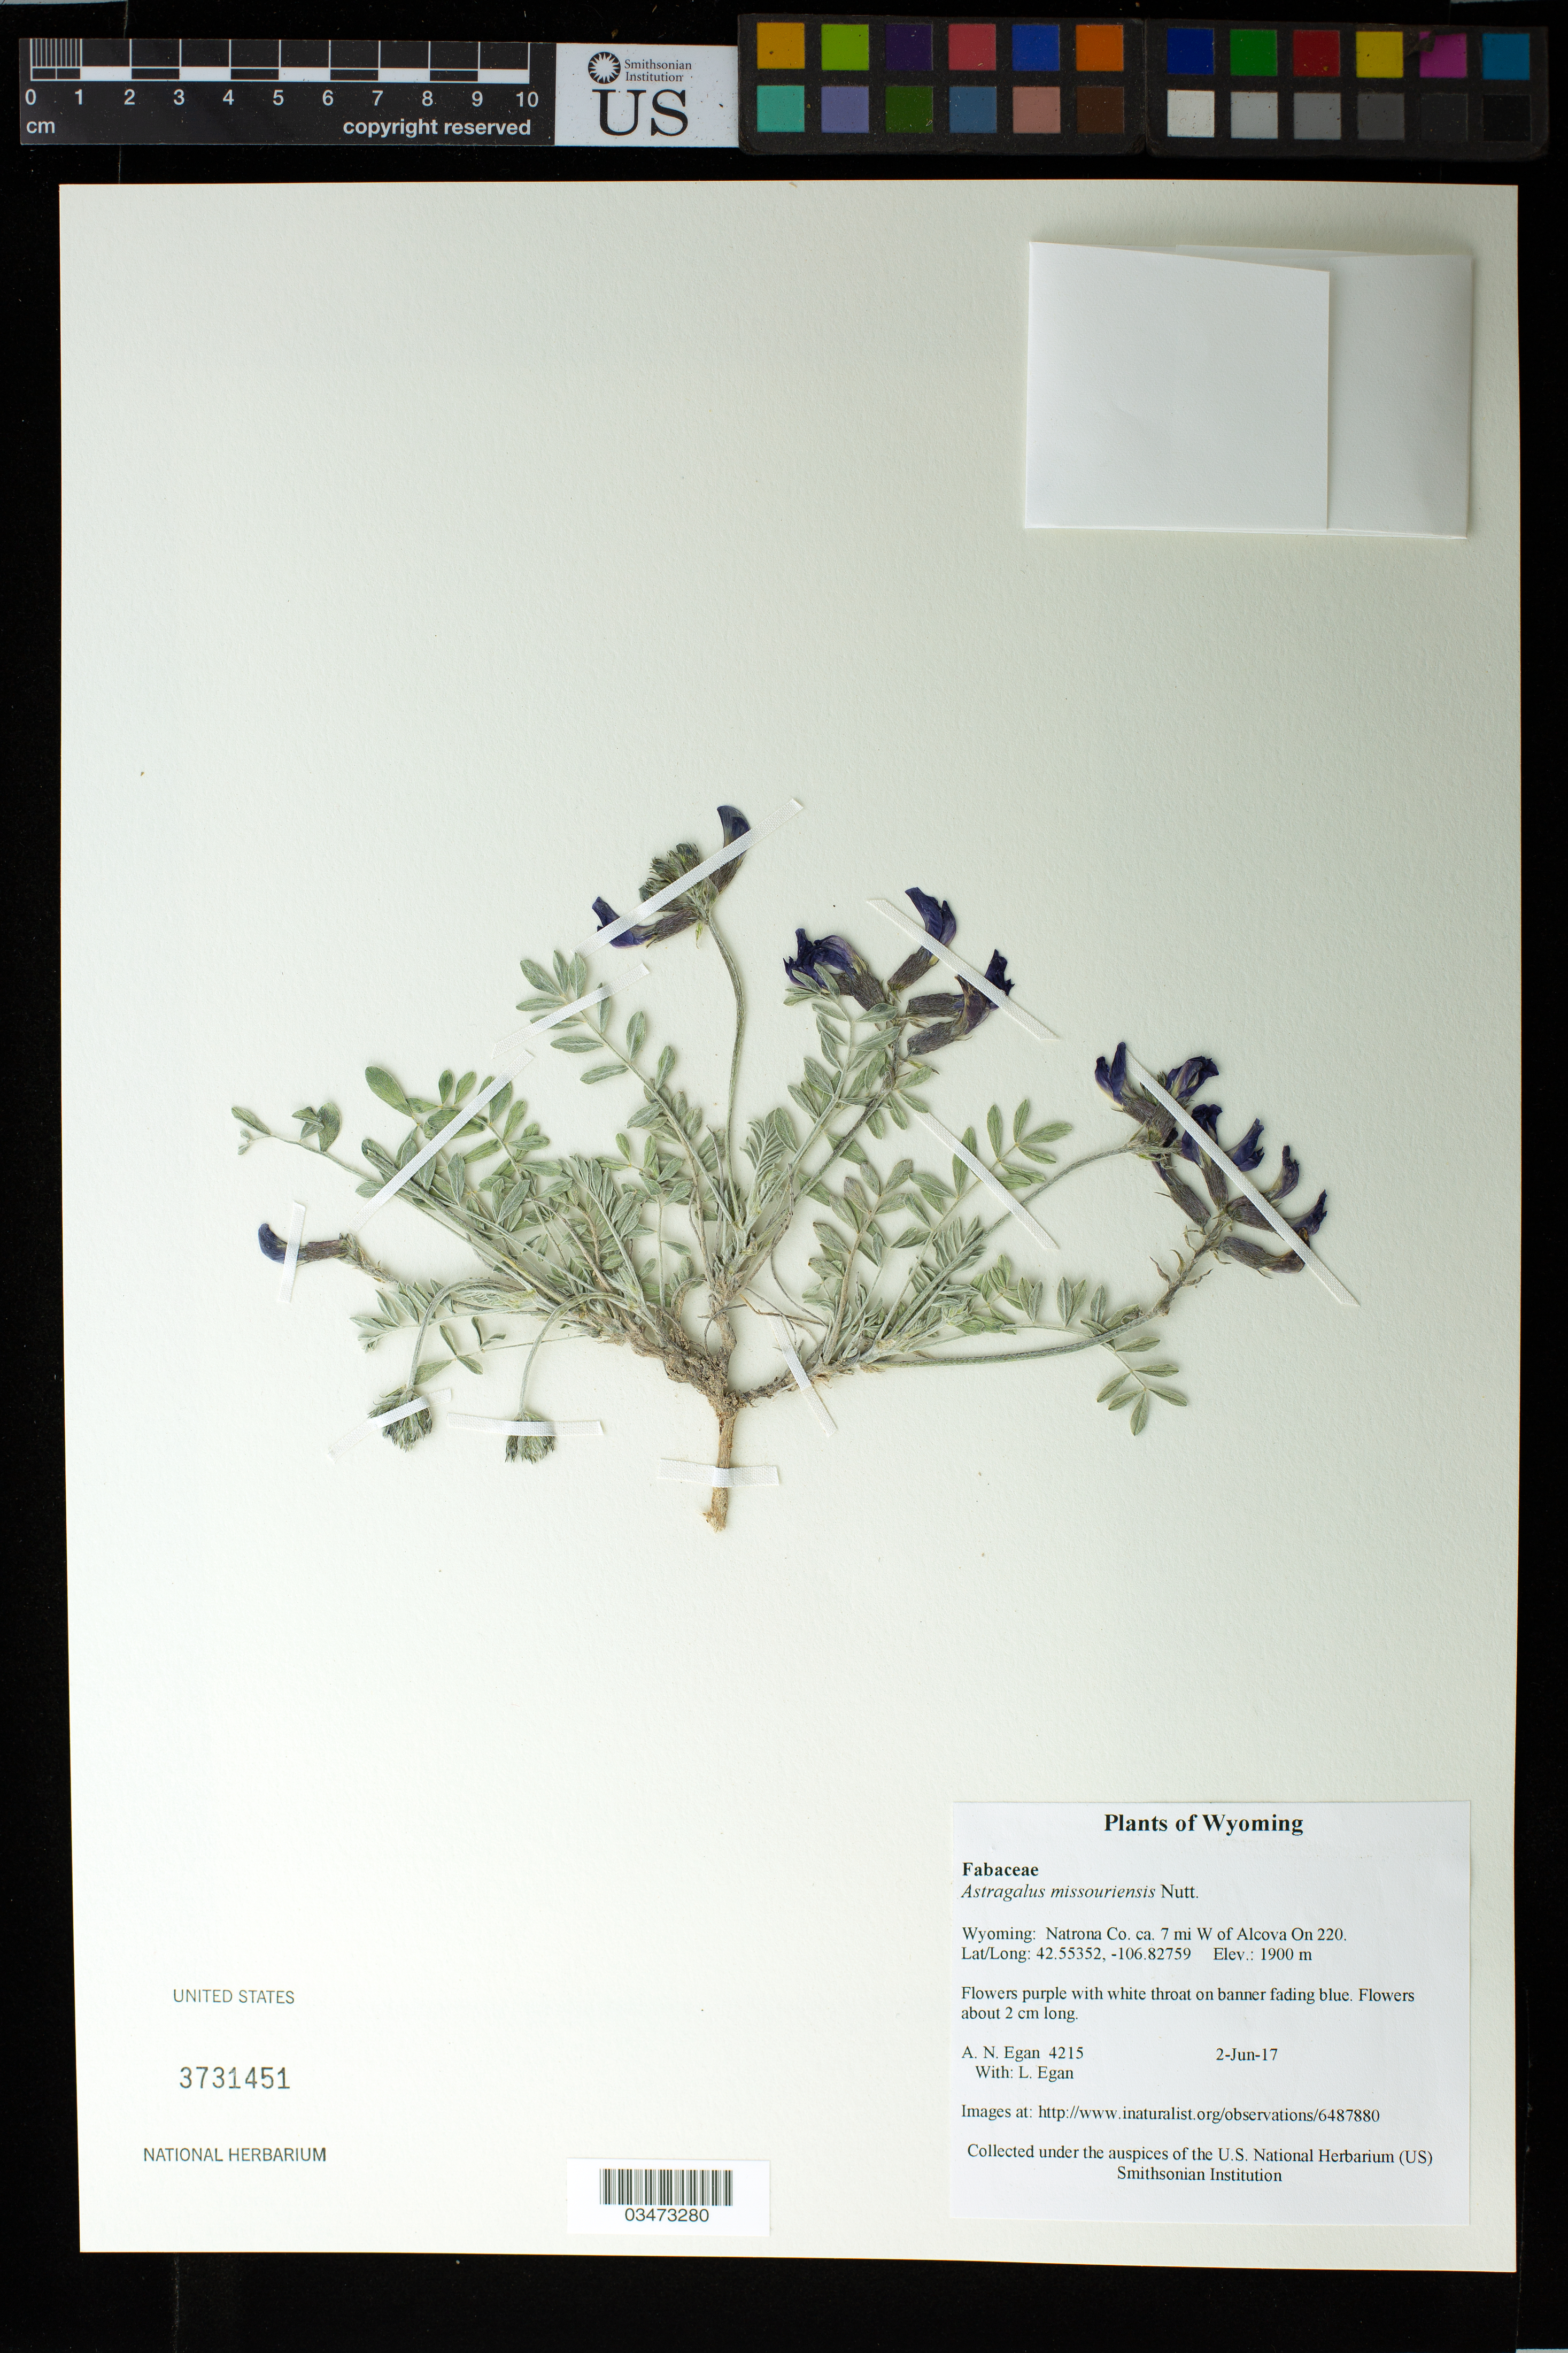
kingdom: Plantae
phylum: Tracheophyta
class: Magnoliopsida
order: Fabales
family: Fabaceae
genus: Astragalus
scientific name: Astragalus missouriensis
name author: Nutt.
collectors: A. N. Egan & L. Egan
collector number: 4215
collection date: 2017-06-02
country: United States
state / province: Wyoming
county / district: Natrona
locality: ca. 7 mi W of Alcova On 220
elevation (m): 1900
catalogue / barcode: US 3731451